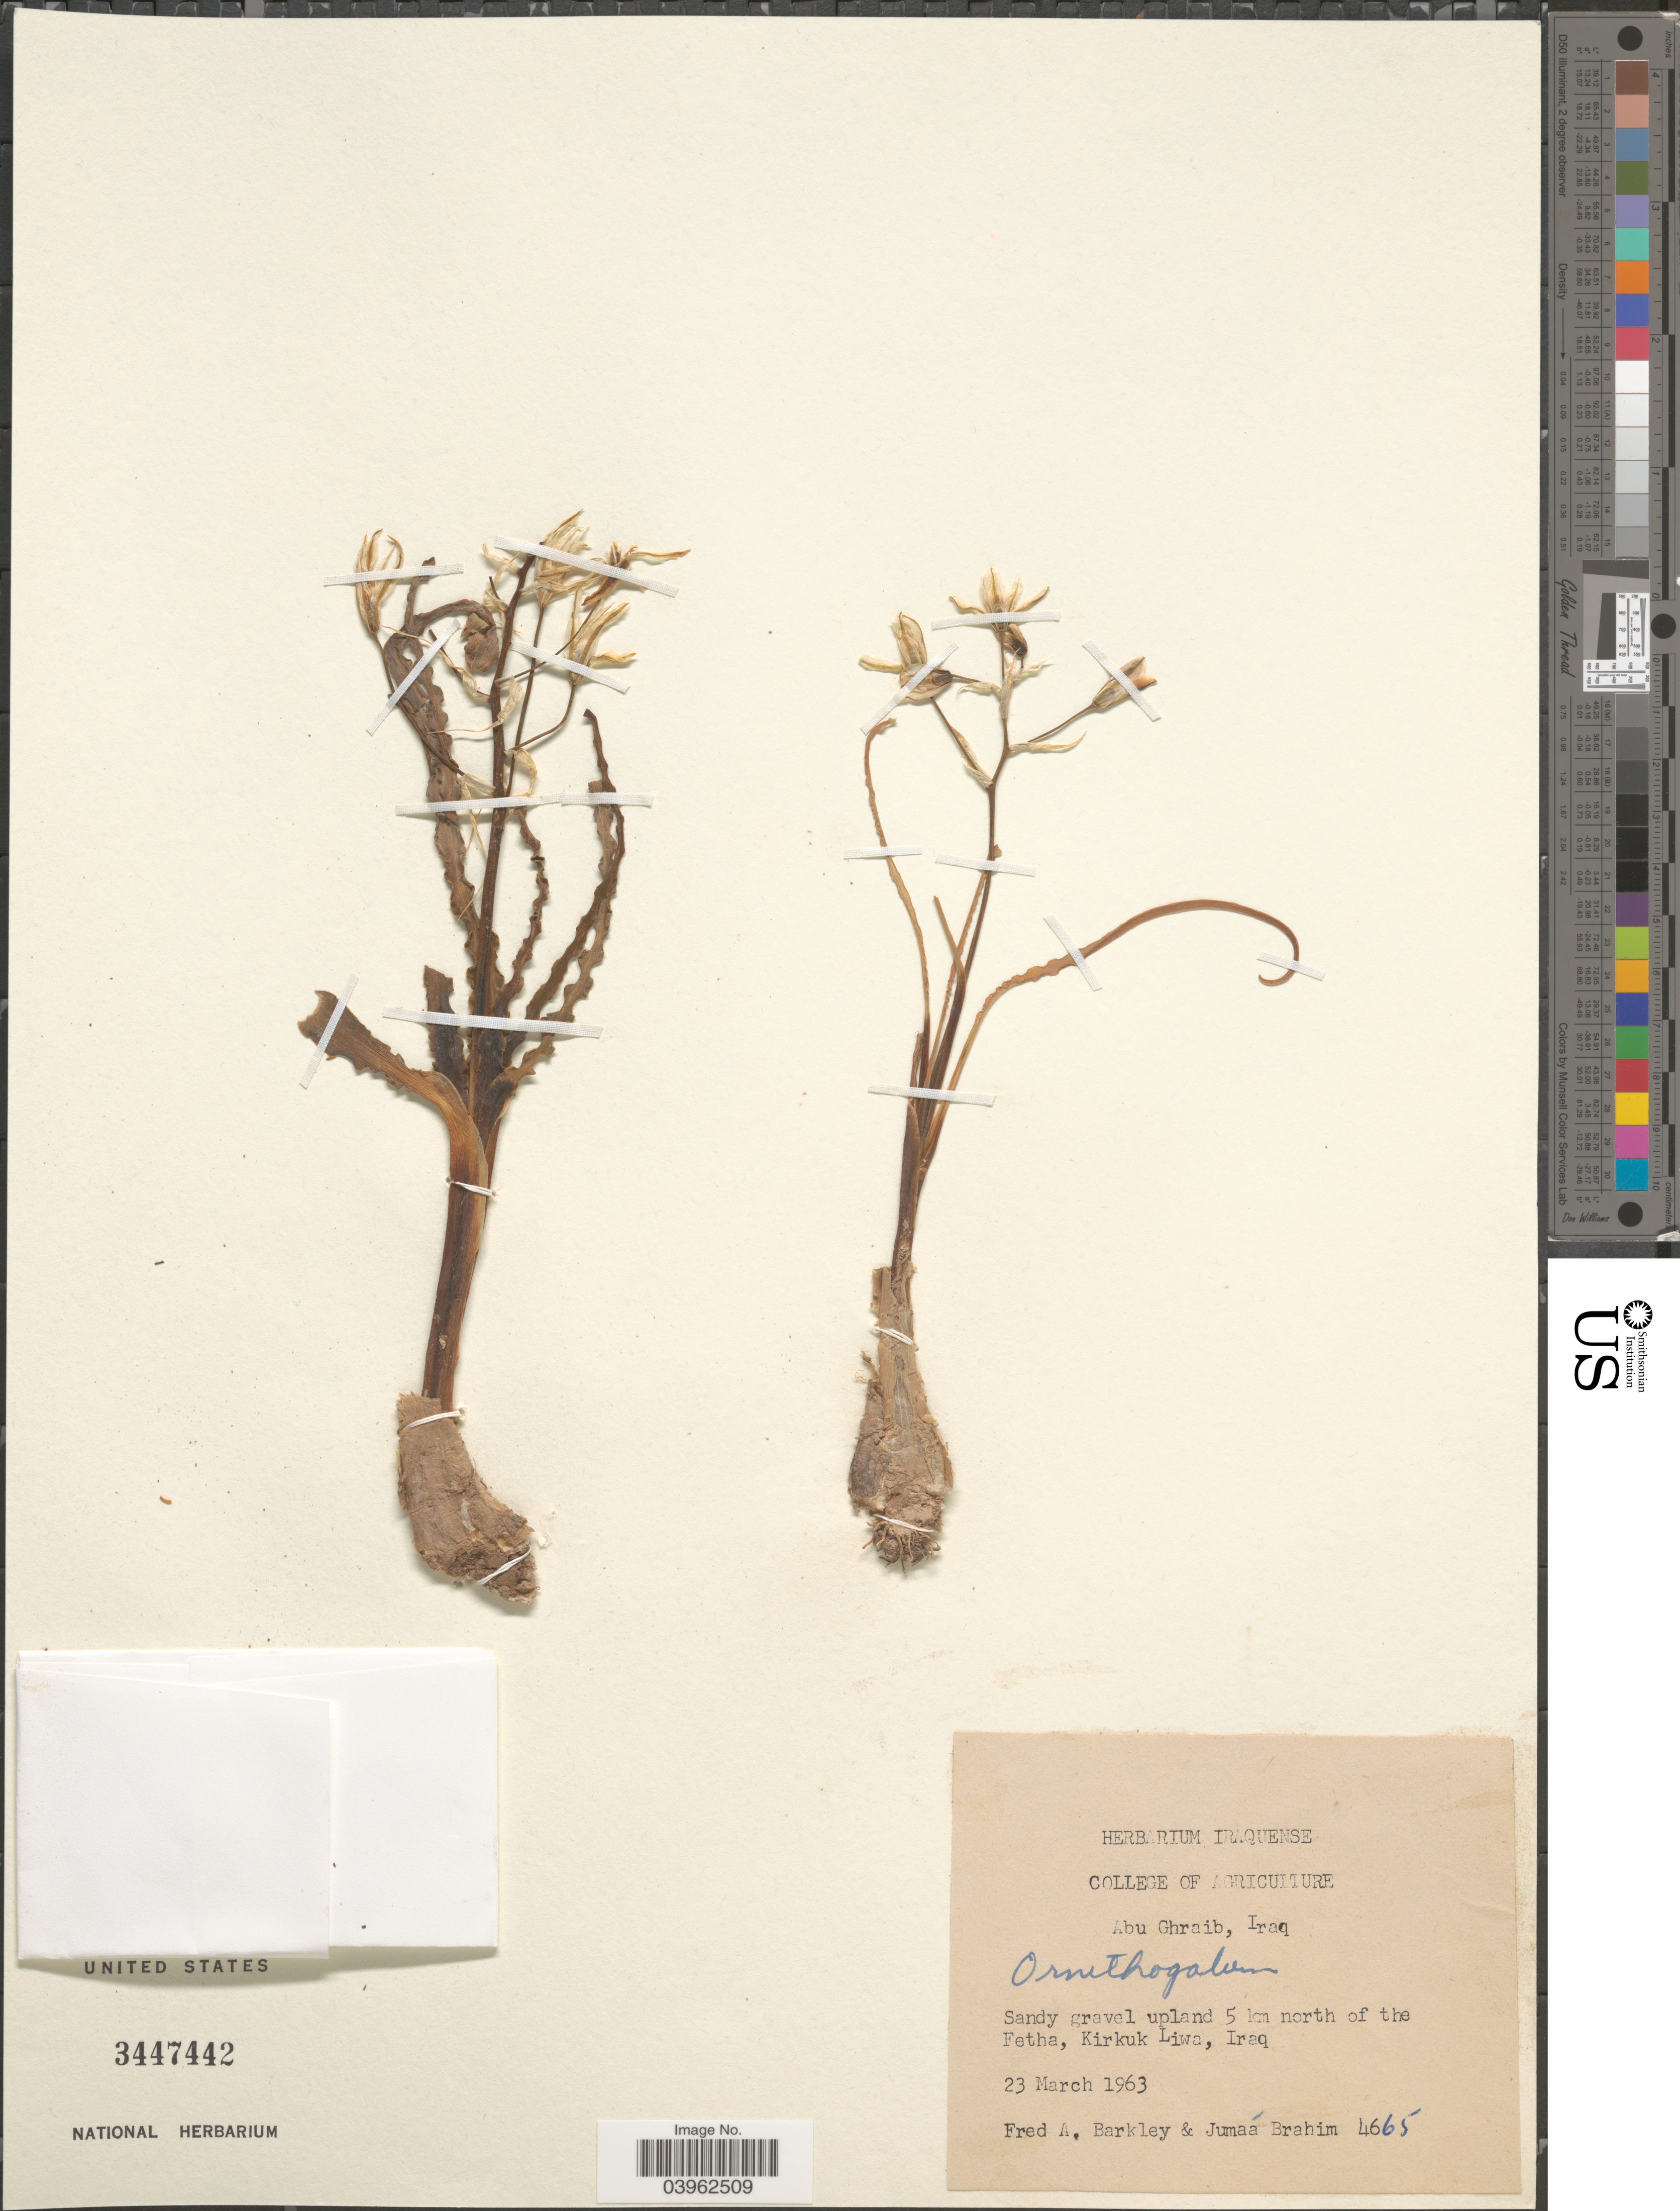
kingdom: Plantae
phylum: Tracheophyta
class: Liliopsida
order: Asparagales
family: Asparagaceae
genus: Ornithogalum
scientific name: Ornithogalum sp.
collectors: F. A. Barkley & Brahim M., J.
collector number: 4665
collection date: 1963-03-23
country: Iraq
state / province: Kirkūk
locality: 5 km north of the Fetha, Kirkuk Liwa.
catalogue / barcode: US 3447442